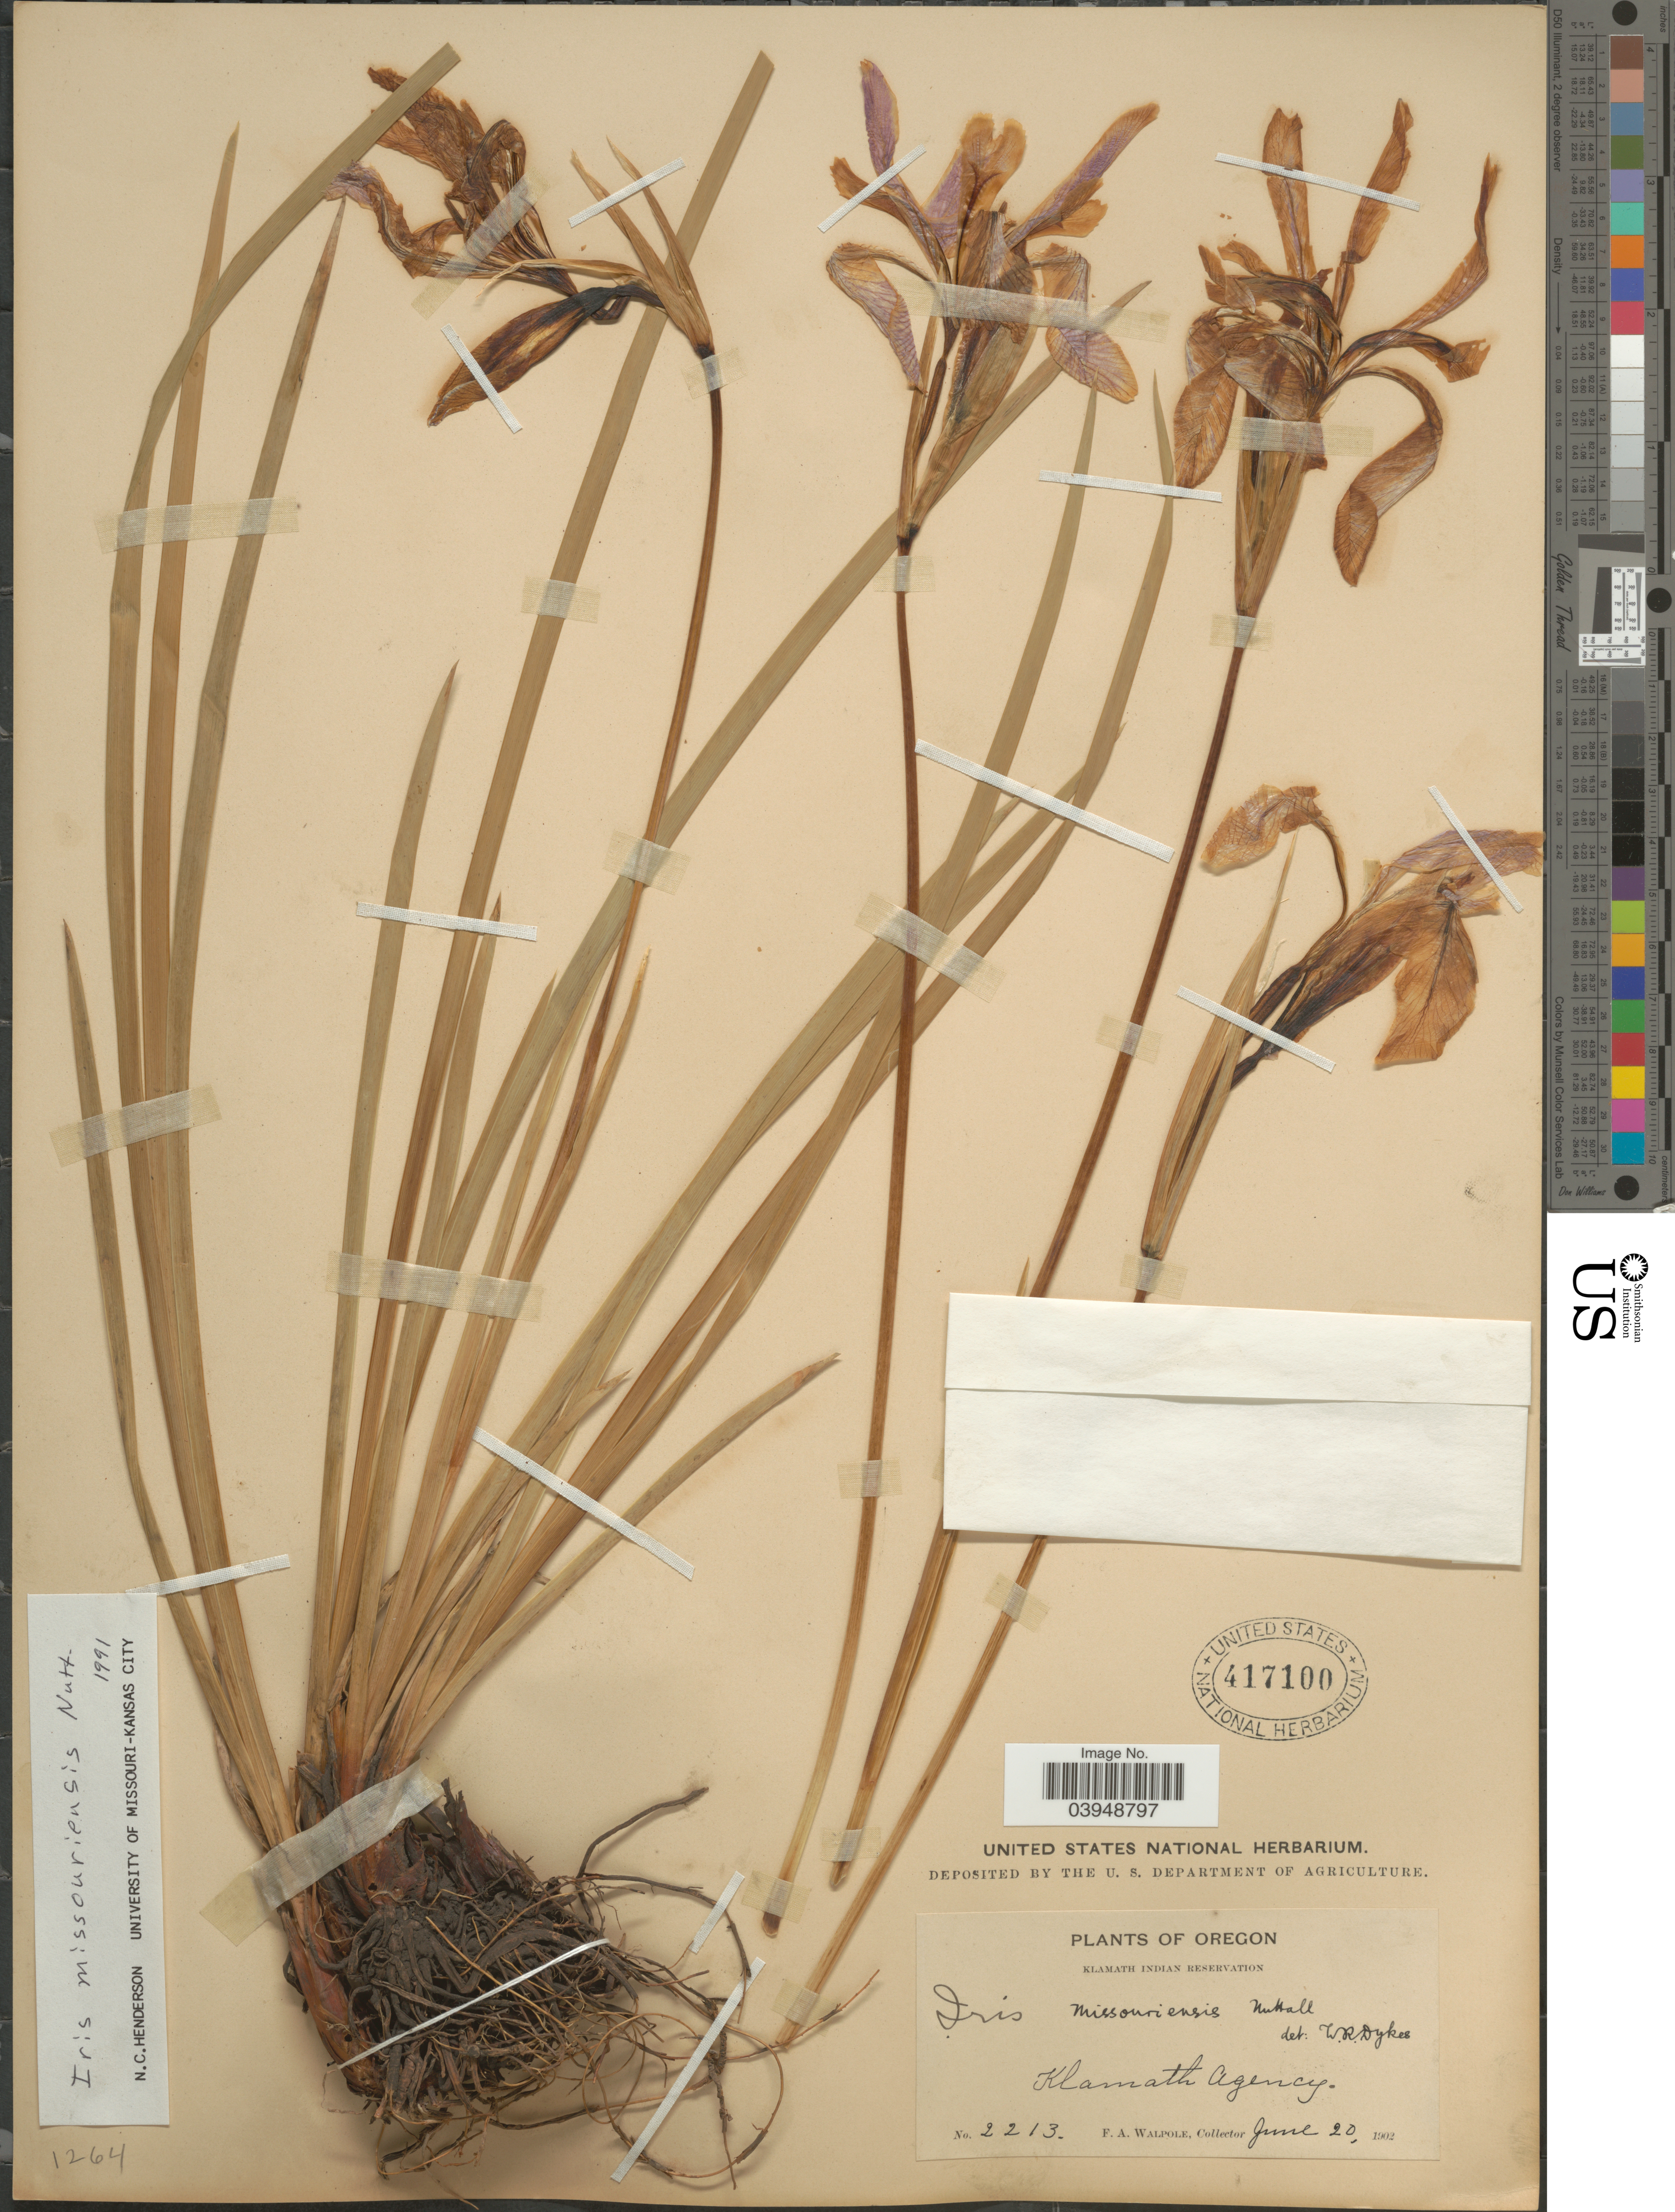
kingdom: Plantae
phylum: Tracheophyta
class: Liliopsida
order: Asparagales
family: Iridaceae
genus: Iris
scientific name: Iris missouriensis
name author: Nutt.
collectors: F. Walpole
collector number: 2213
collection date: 1902-06-20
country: United States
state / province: Oregon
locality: Klamath Indian Reservation. Klamath Agency.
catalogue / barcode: US 417100